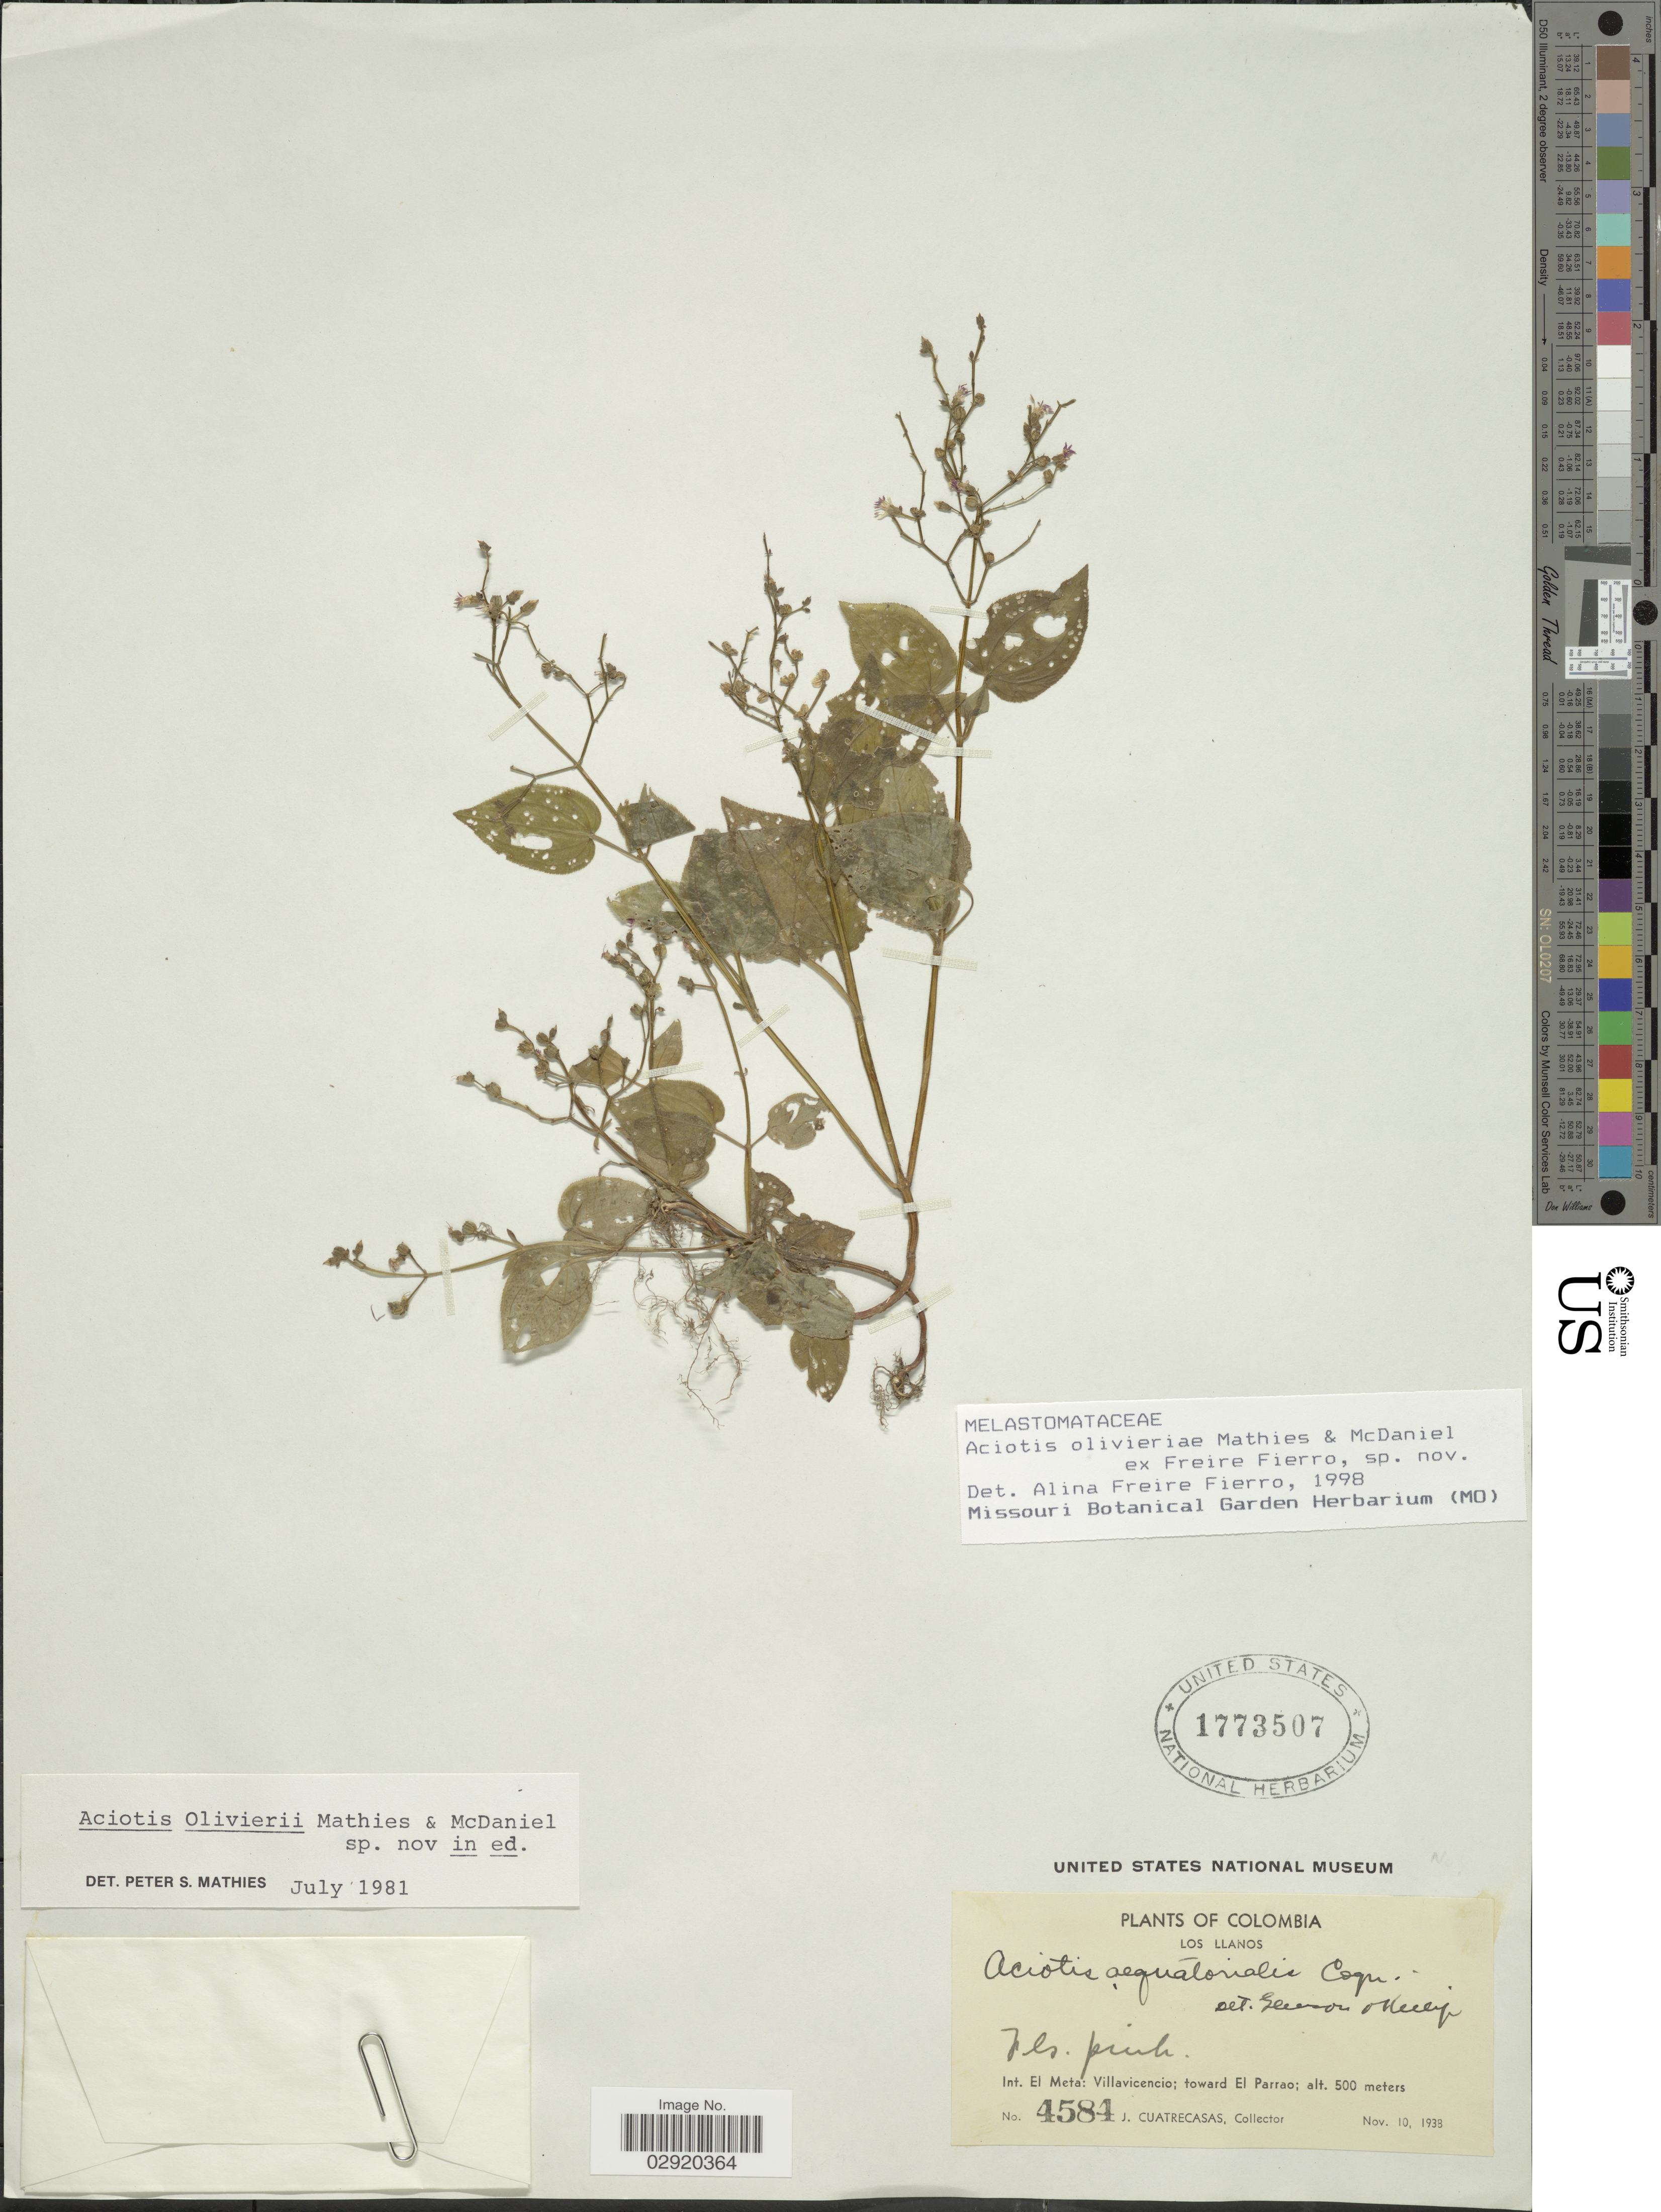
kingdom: Plantae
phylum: Tracheophyta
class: Magnoliopsida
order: Myrtales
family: Melastomataceae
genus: Aciotis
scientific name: Aciotis olivieriana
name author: Freire-Fierro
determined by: Freire-Fierro, A.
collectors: J. Cuatrecasas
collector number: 4584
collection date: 1938-11-10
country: Colombia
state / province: Meta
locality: Los Llanos. Int. El Meta: Villavicencio; toward El Parrao.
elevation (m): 500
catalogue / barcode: US 1773507